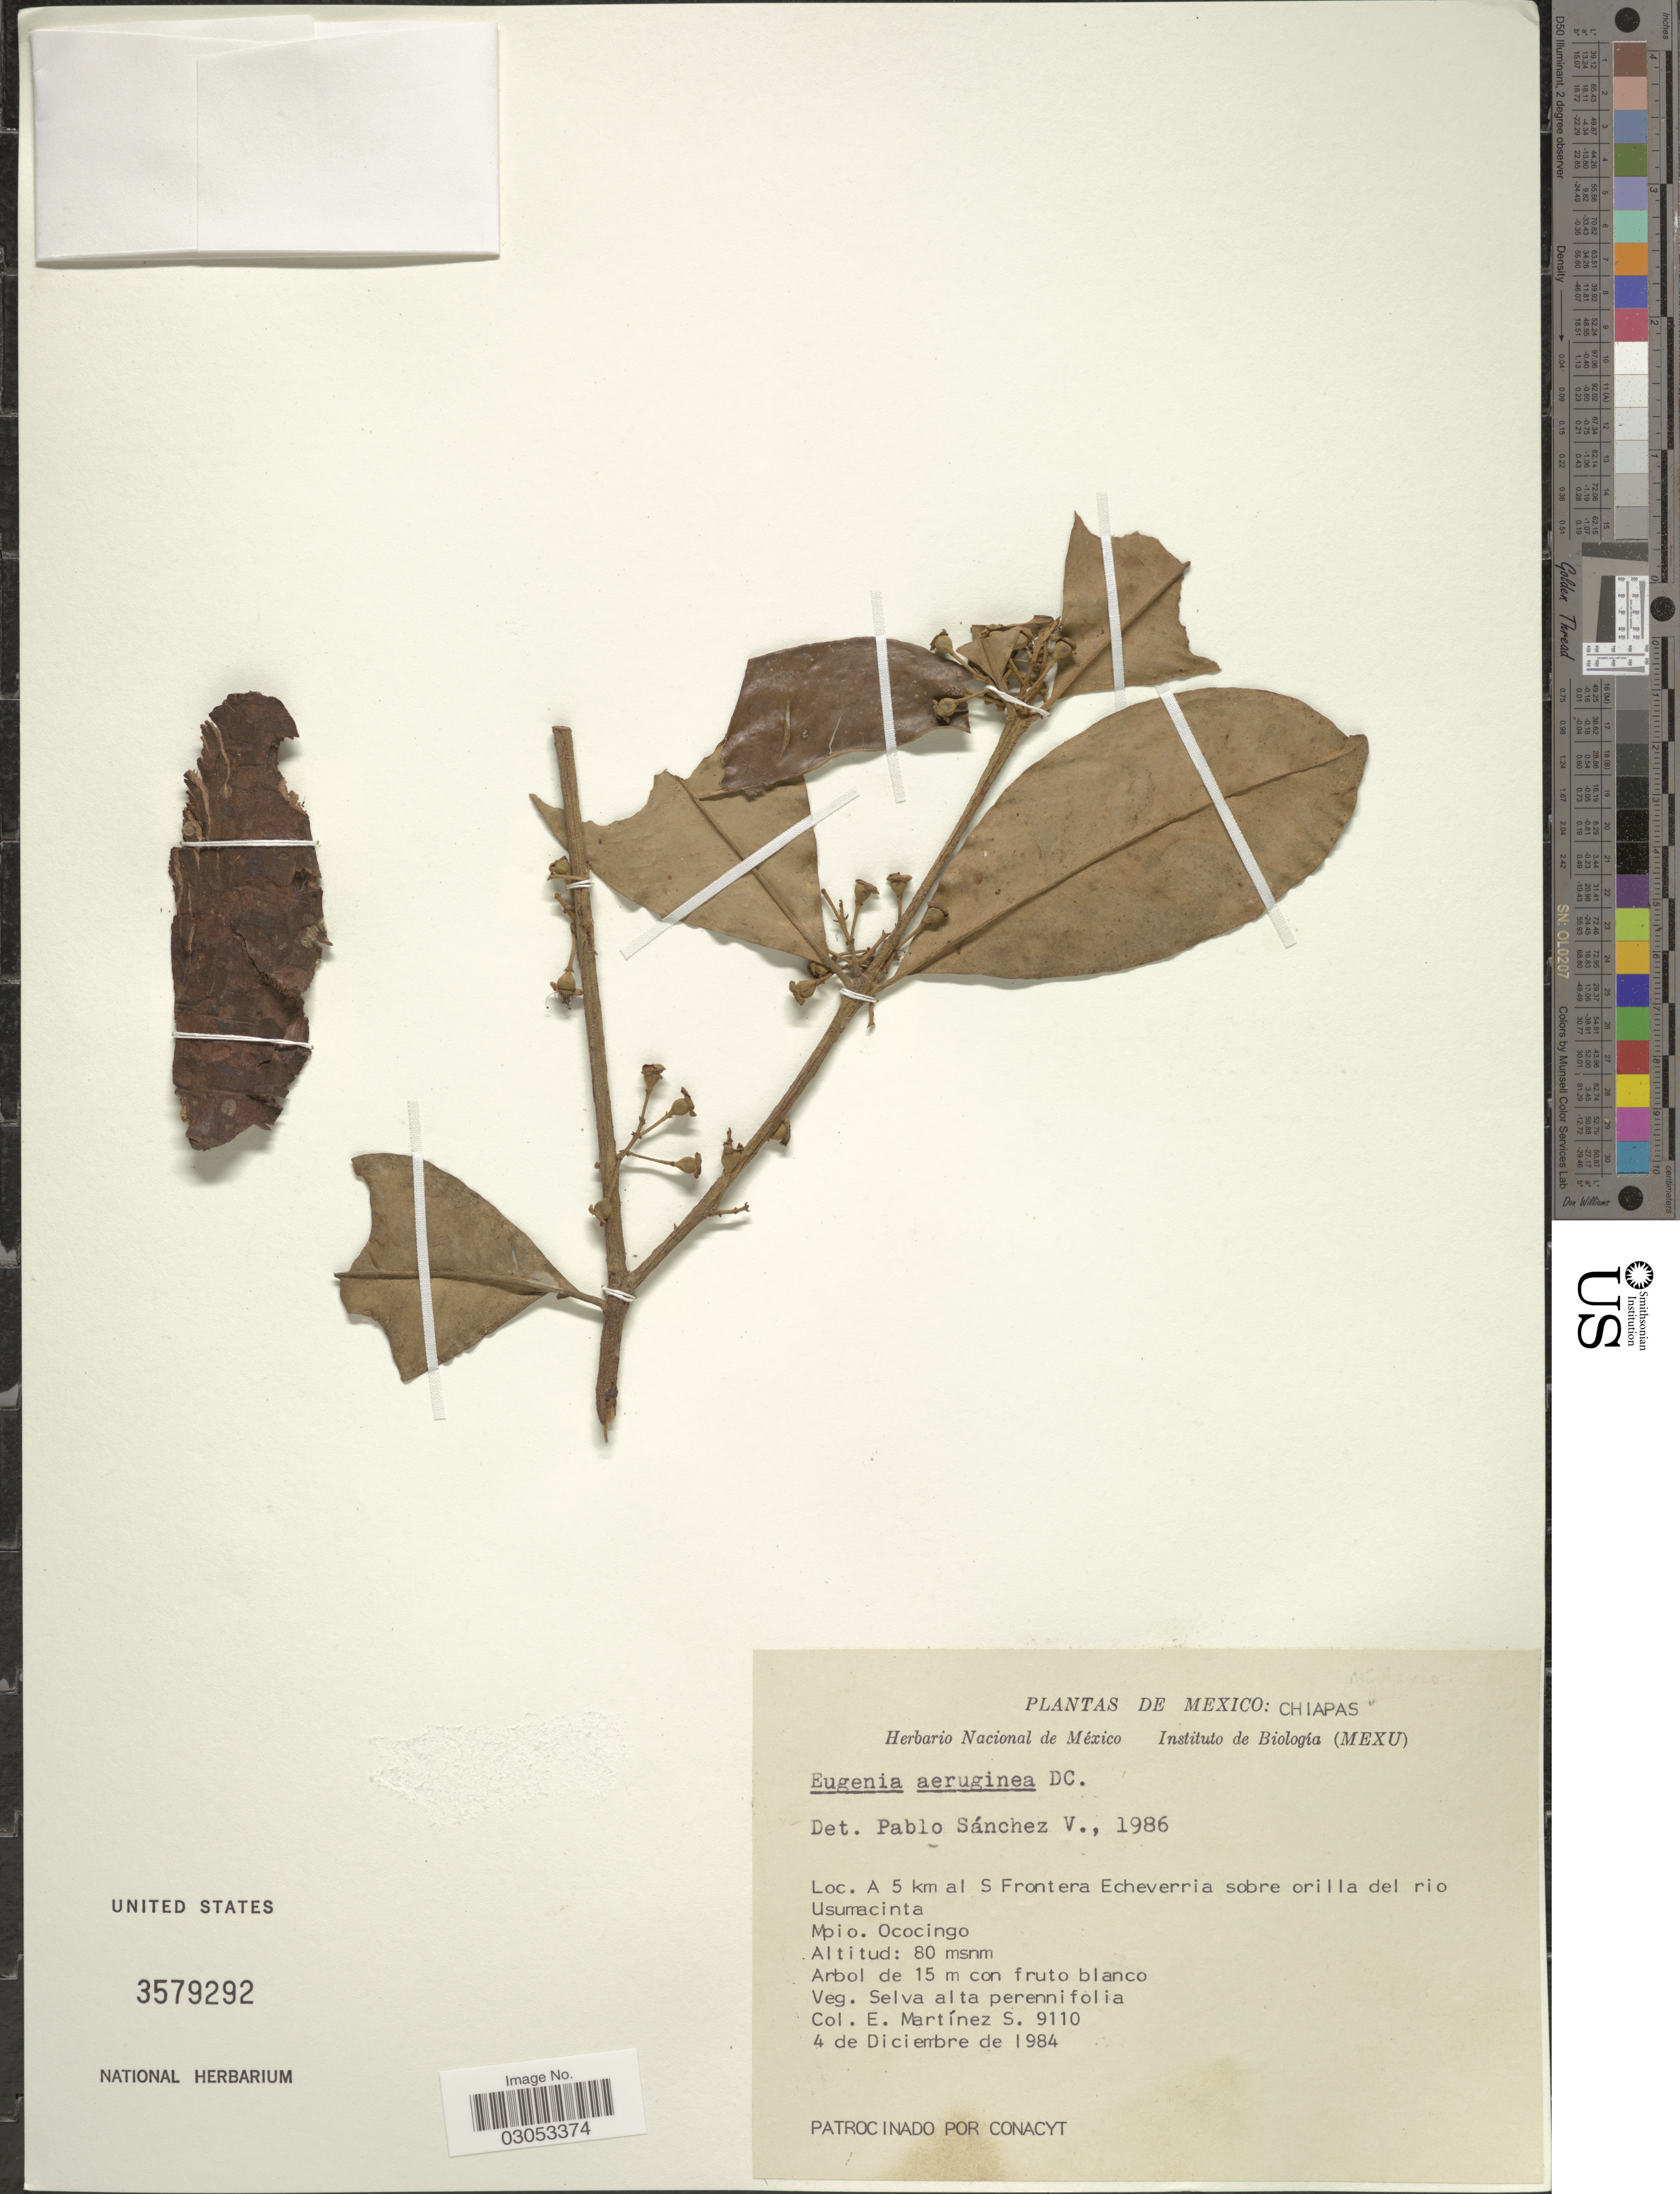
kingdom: Plantae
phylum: Tracheophyta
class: Magnoliopsida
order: Myrtales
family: Myrtaceae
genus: Eugenia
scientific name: Eugenia aeruginea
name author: DC.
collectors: E. M. Martínez S.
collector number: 9110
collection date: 1984-12-04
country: Mexico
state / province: Chiapas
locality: A 5 km al S Frontera Echeverria sobre orilla del rio Usumacinta, Mpio. Ococingo.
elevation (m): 80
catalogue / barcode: US 3579292